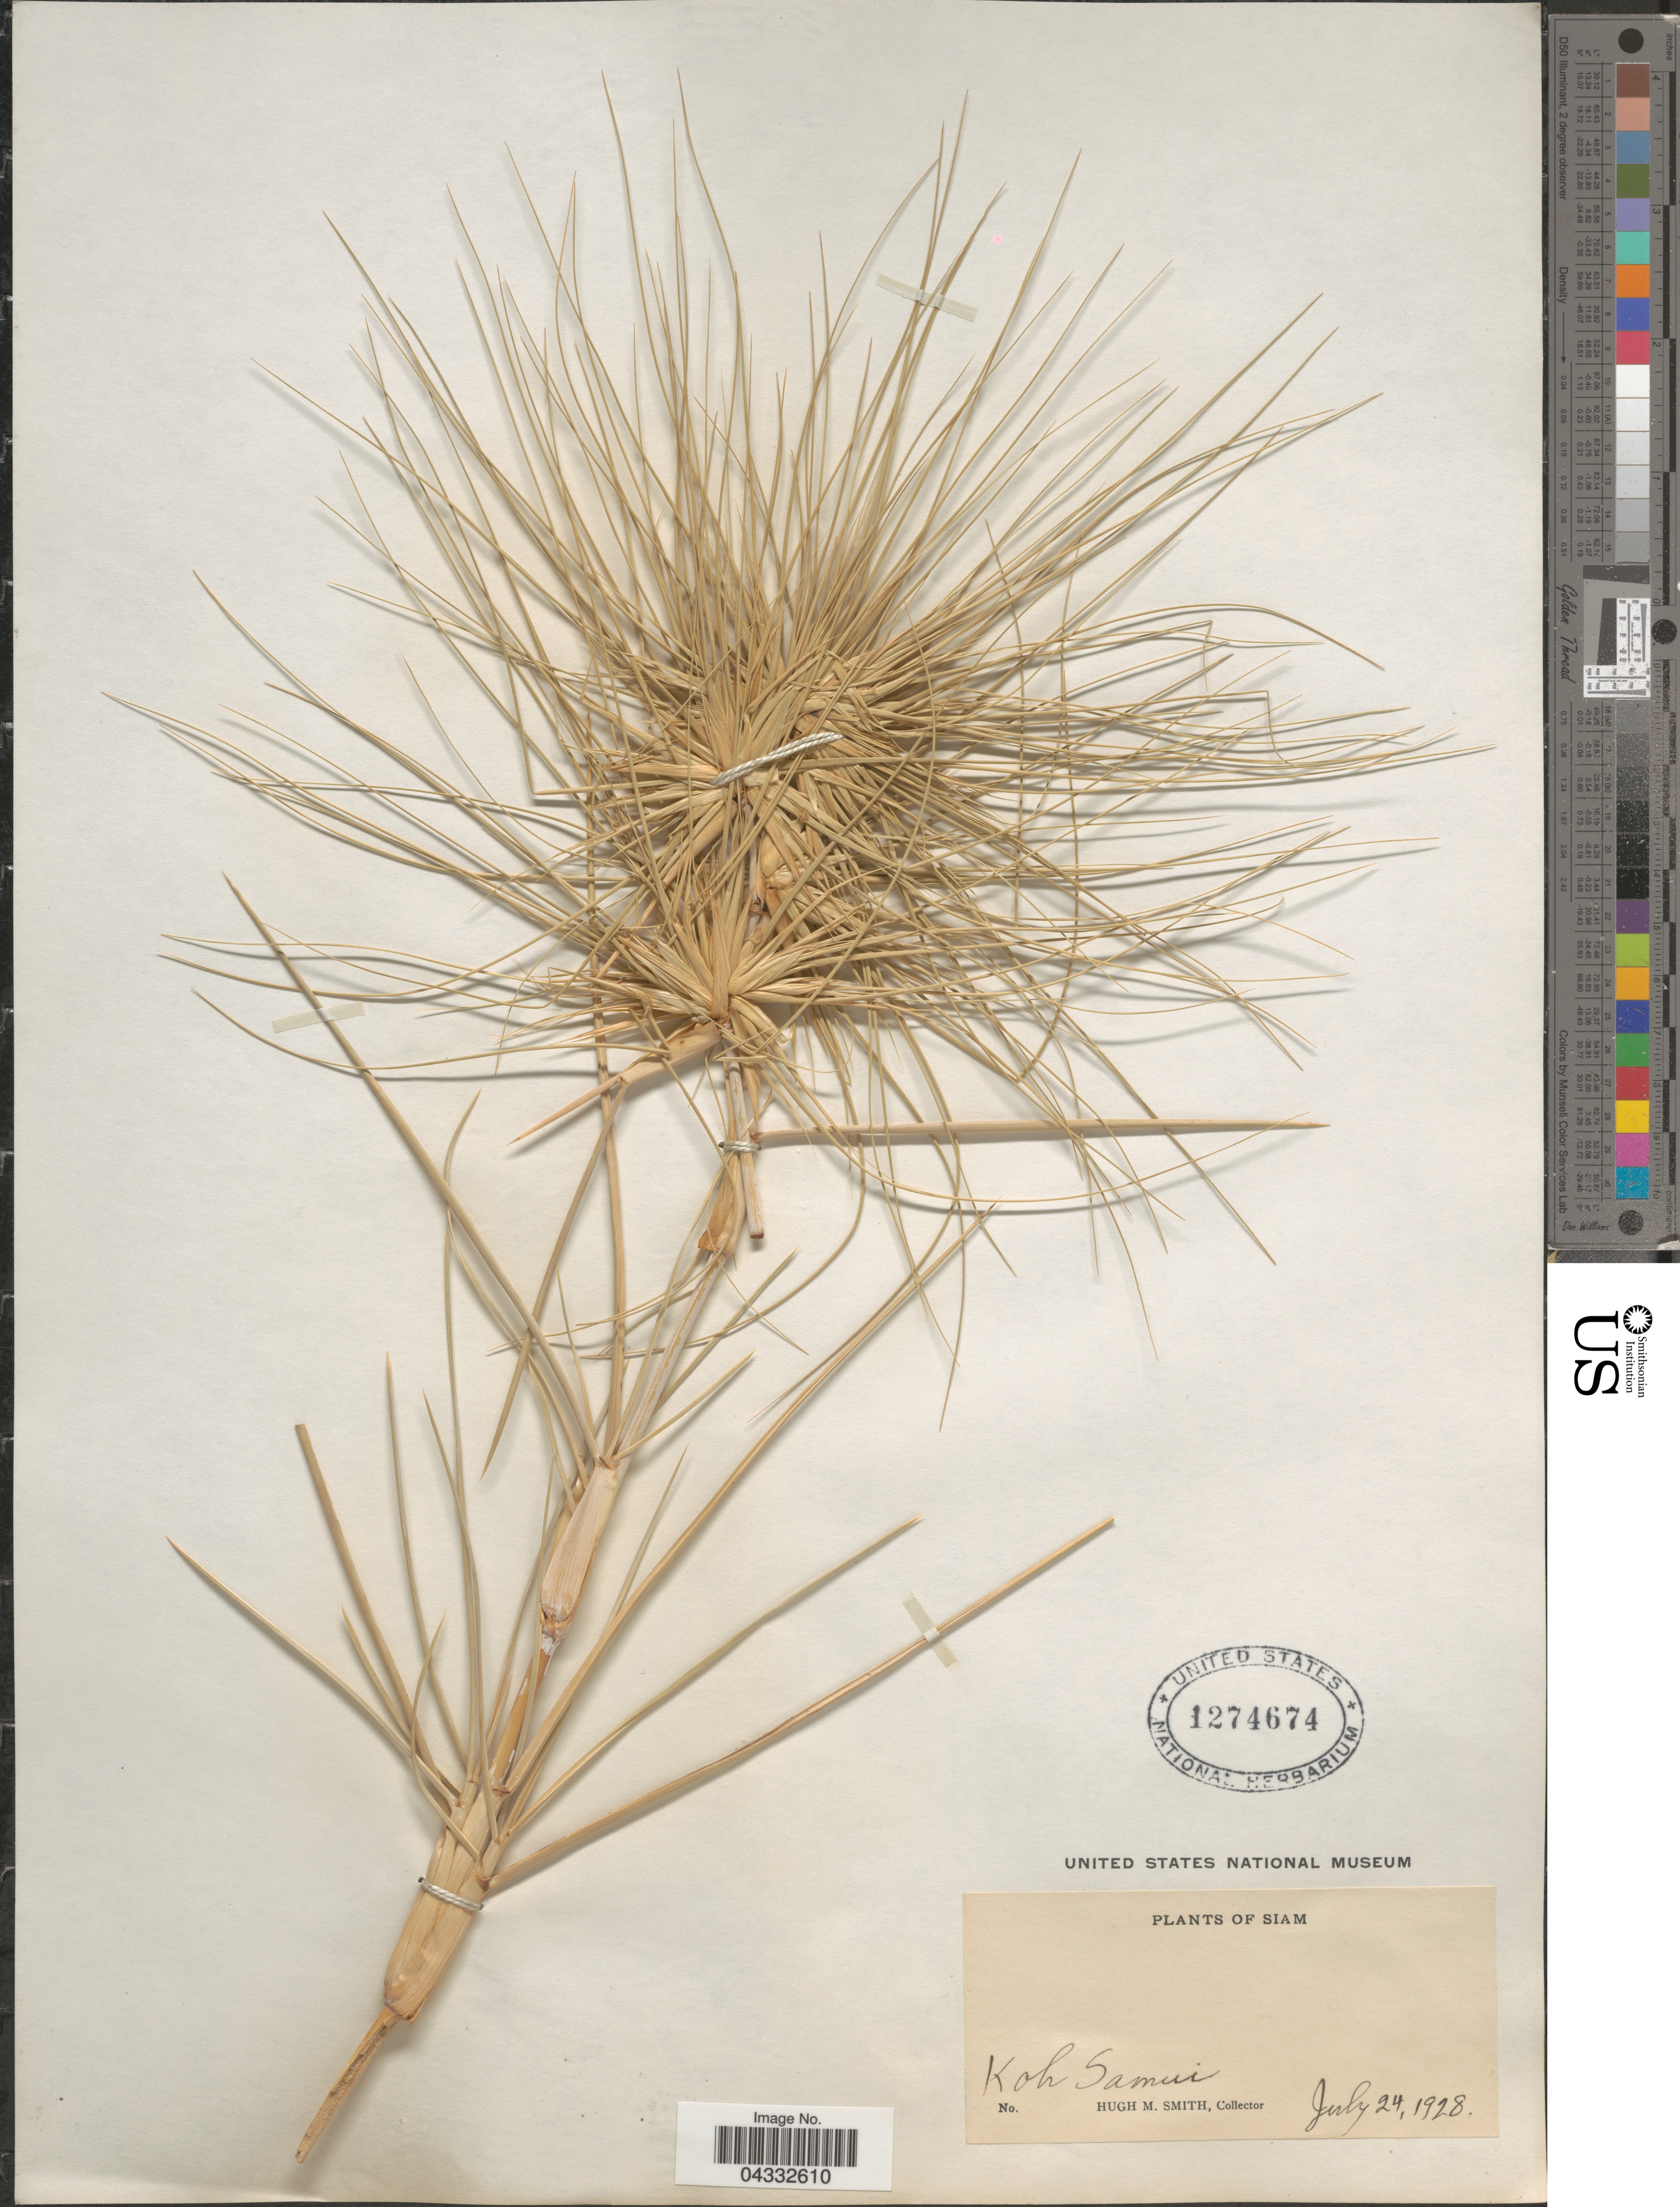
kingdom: Plantae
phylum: Tracheophyta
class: Liliopsida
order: Poales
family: Poaceae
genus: Spinifex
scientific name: Spinifex littoreus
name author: (Burm. f.) Merr.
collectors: H. M. Smith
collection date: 1928-07-24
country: Thailand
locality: Siam. Koh Samui.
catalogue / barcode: US 1274674